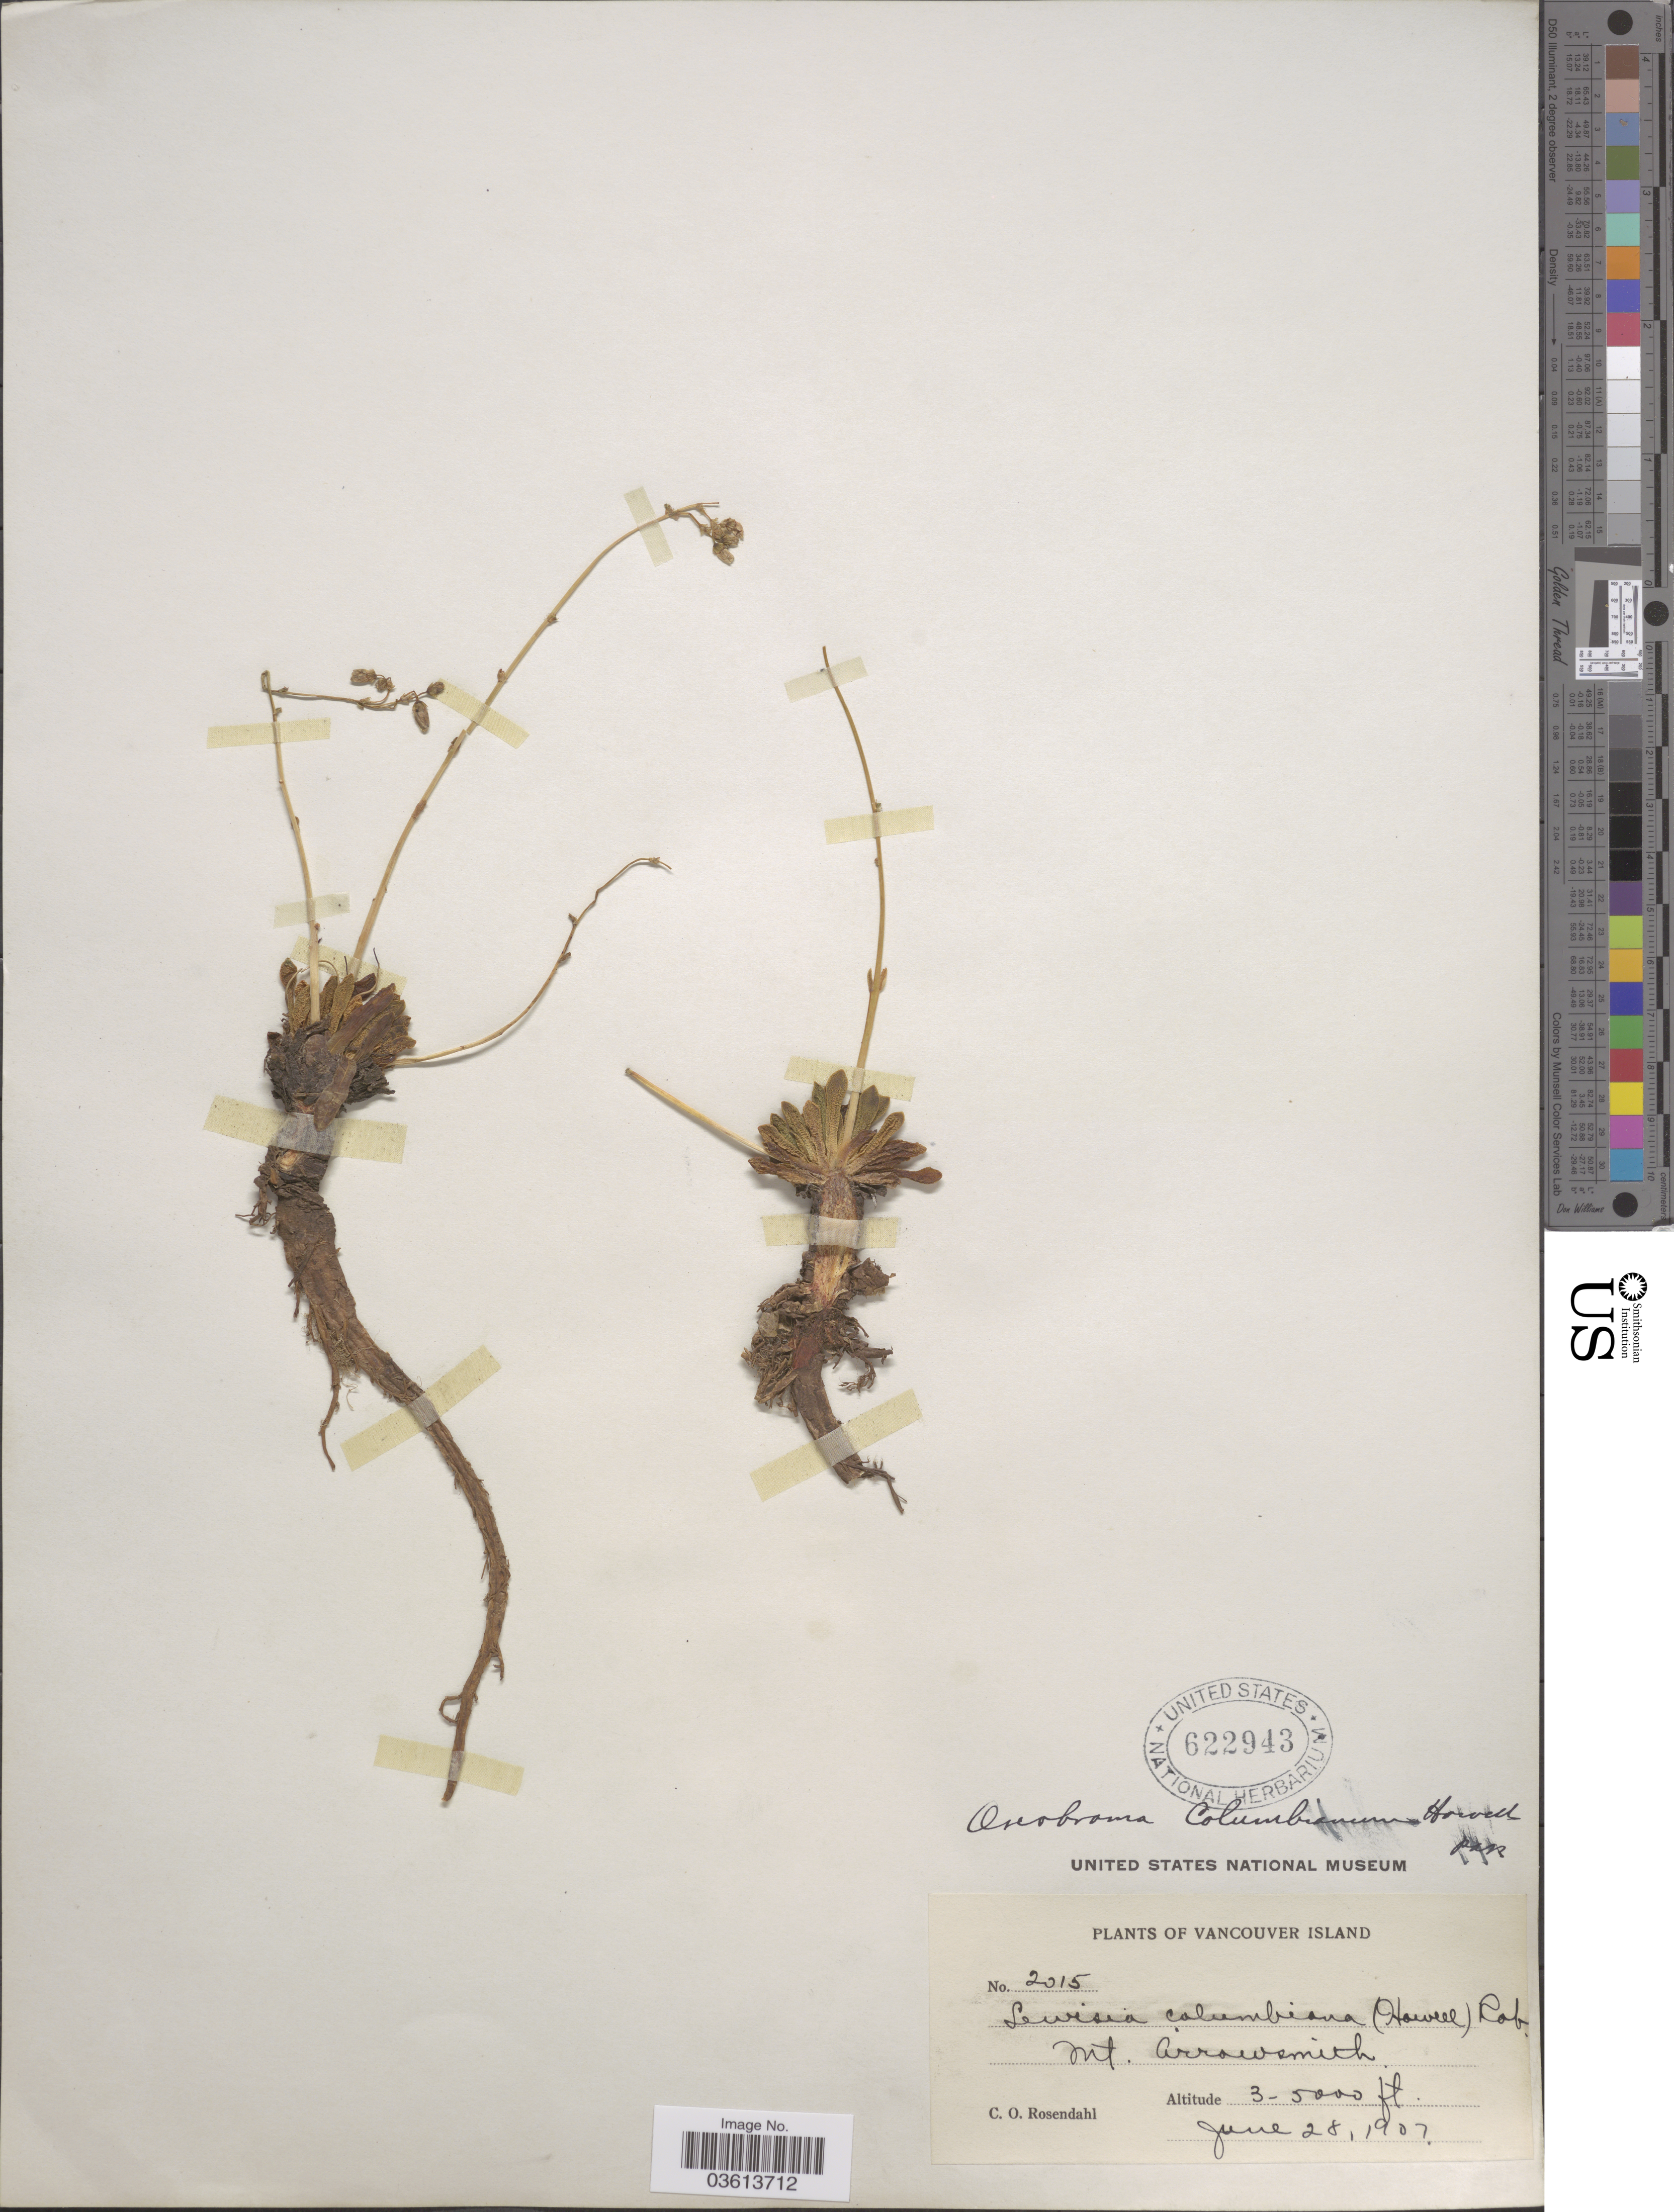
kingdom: Plantae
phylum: Tracheophyta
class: Magnoliopsida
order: Caryophyllales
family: Montiaceae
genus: Lewisia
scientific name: Lewisia columbiana var. rupicola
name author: (English) C.L. Hitchc.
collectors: C. O. Rosendahl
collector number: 2015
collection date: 1907-06-28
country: Canada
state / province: British Columbia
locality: Vancouver Island. Mt. Arrowsmith.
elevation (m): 914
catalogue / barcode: US 622943